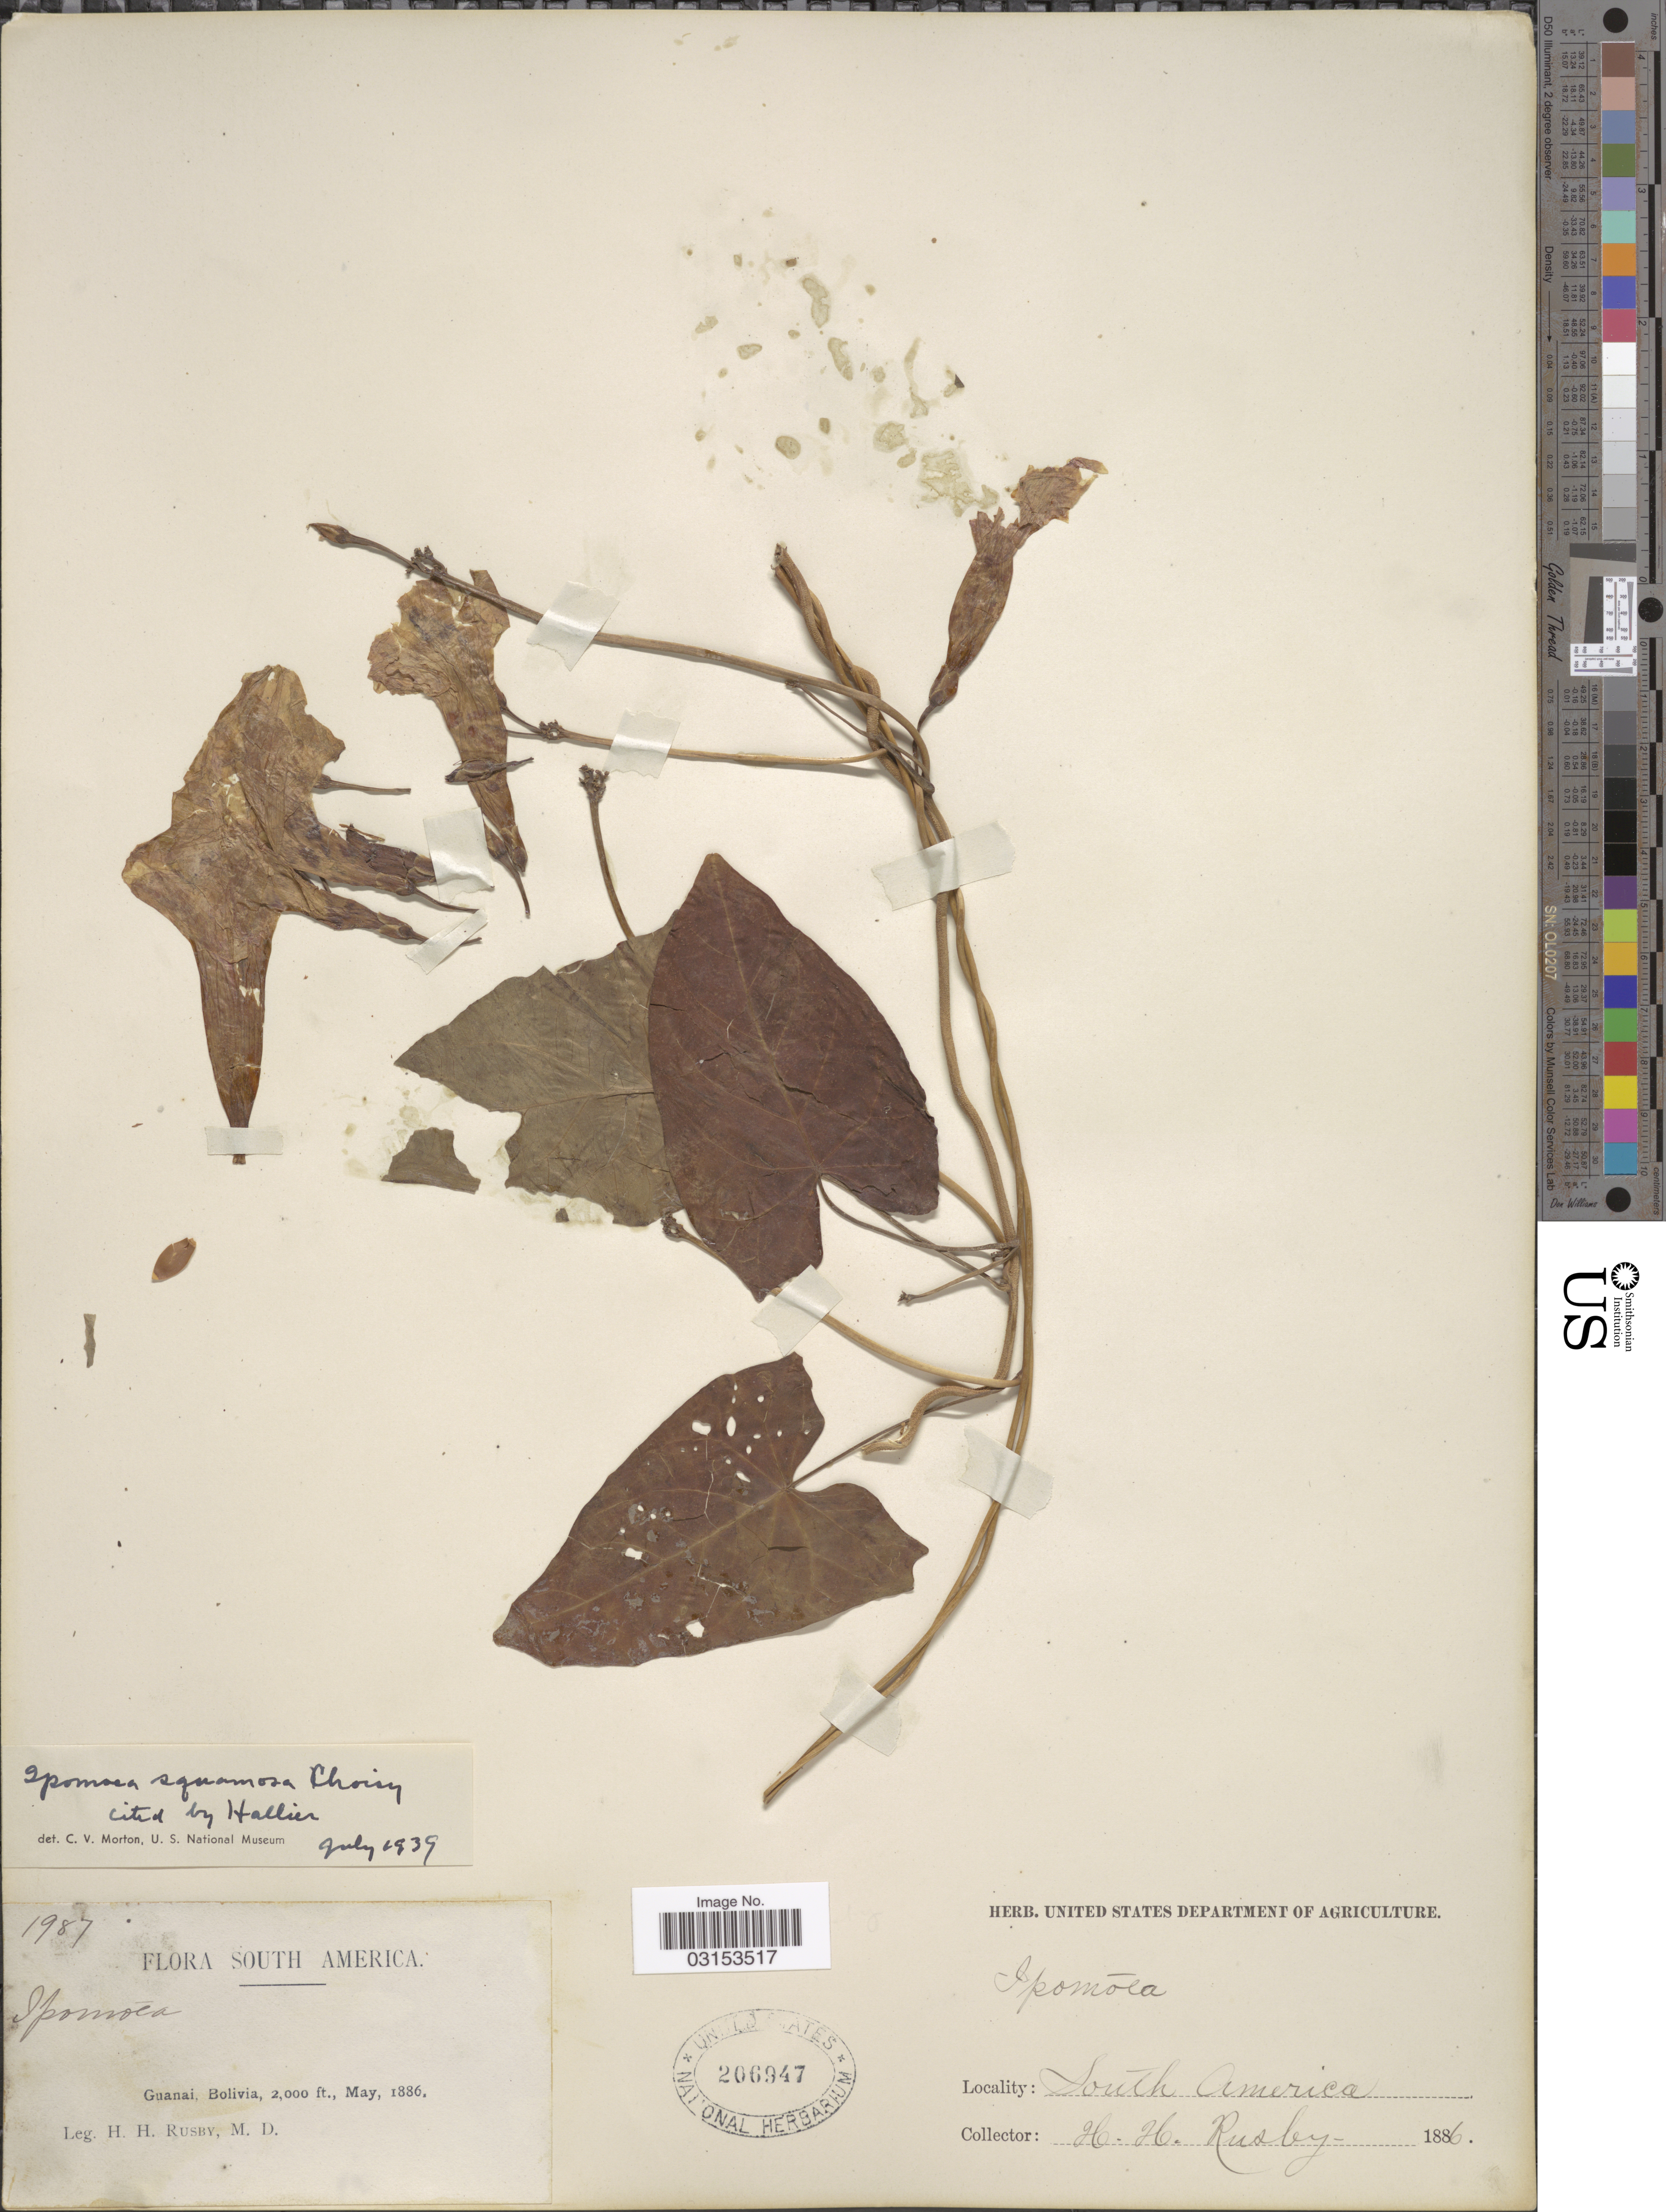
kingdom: Plantae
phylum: Tracheophyta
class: Magnoliopsida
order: Solanales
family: Convolvulaceae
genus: Ipomoea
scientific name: Ipomoea squamosa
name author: Choisy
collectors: H. H. Rusby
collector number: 1987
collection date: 1886-05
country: Bolivia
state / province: La Páz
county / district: Larecaja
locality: Guanay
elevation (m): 610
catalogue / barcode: US 206947